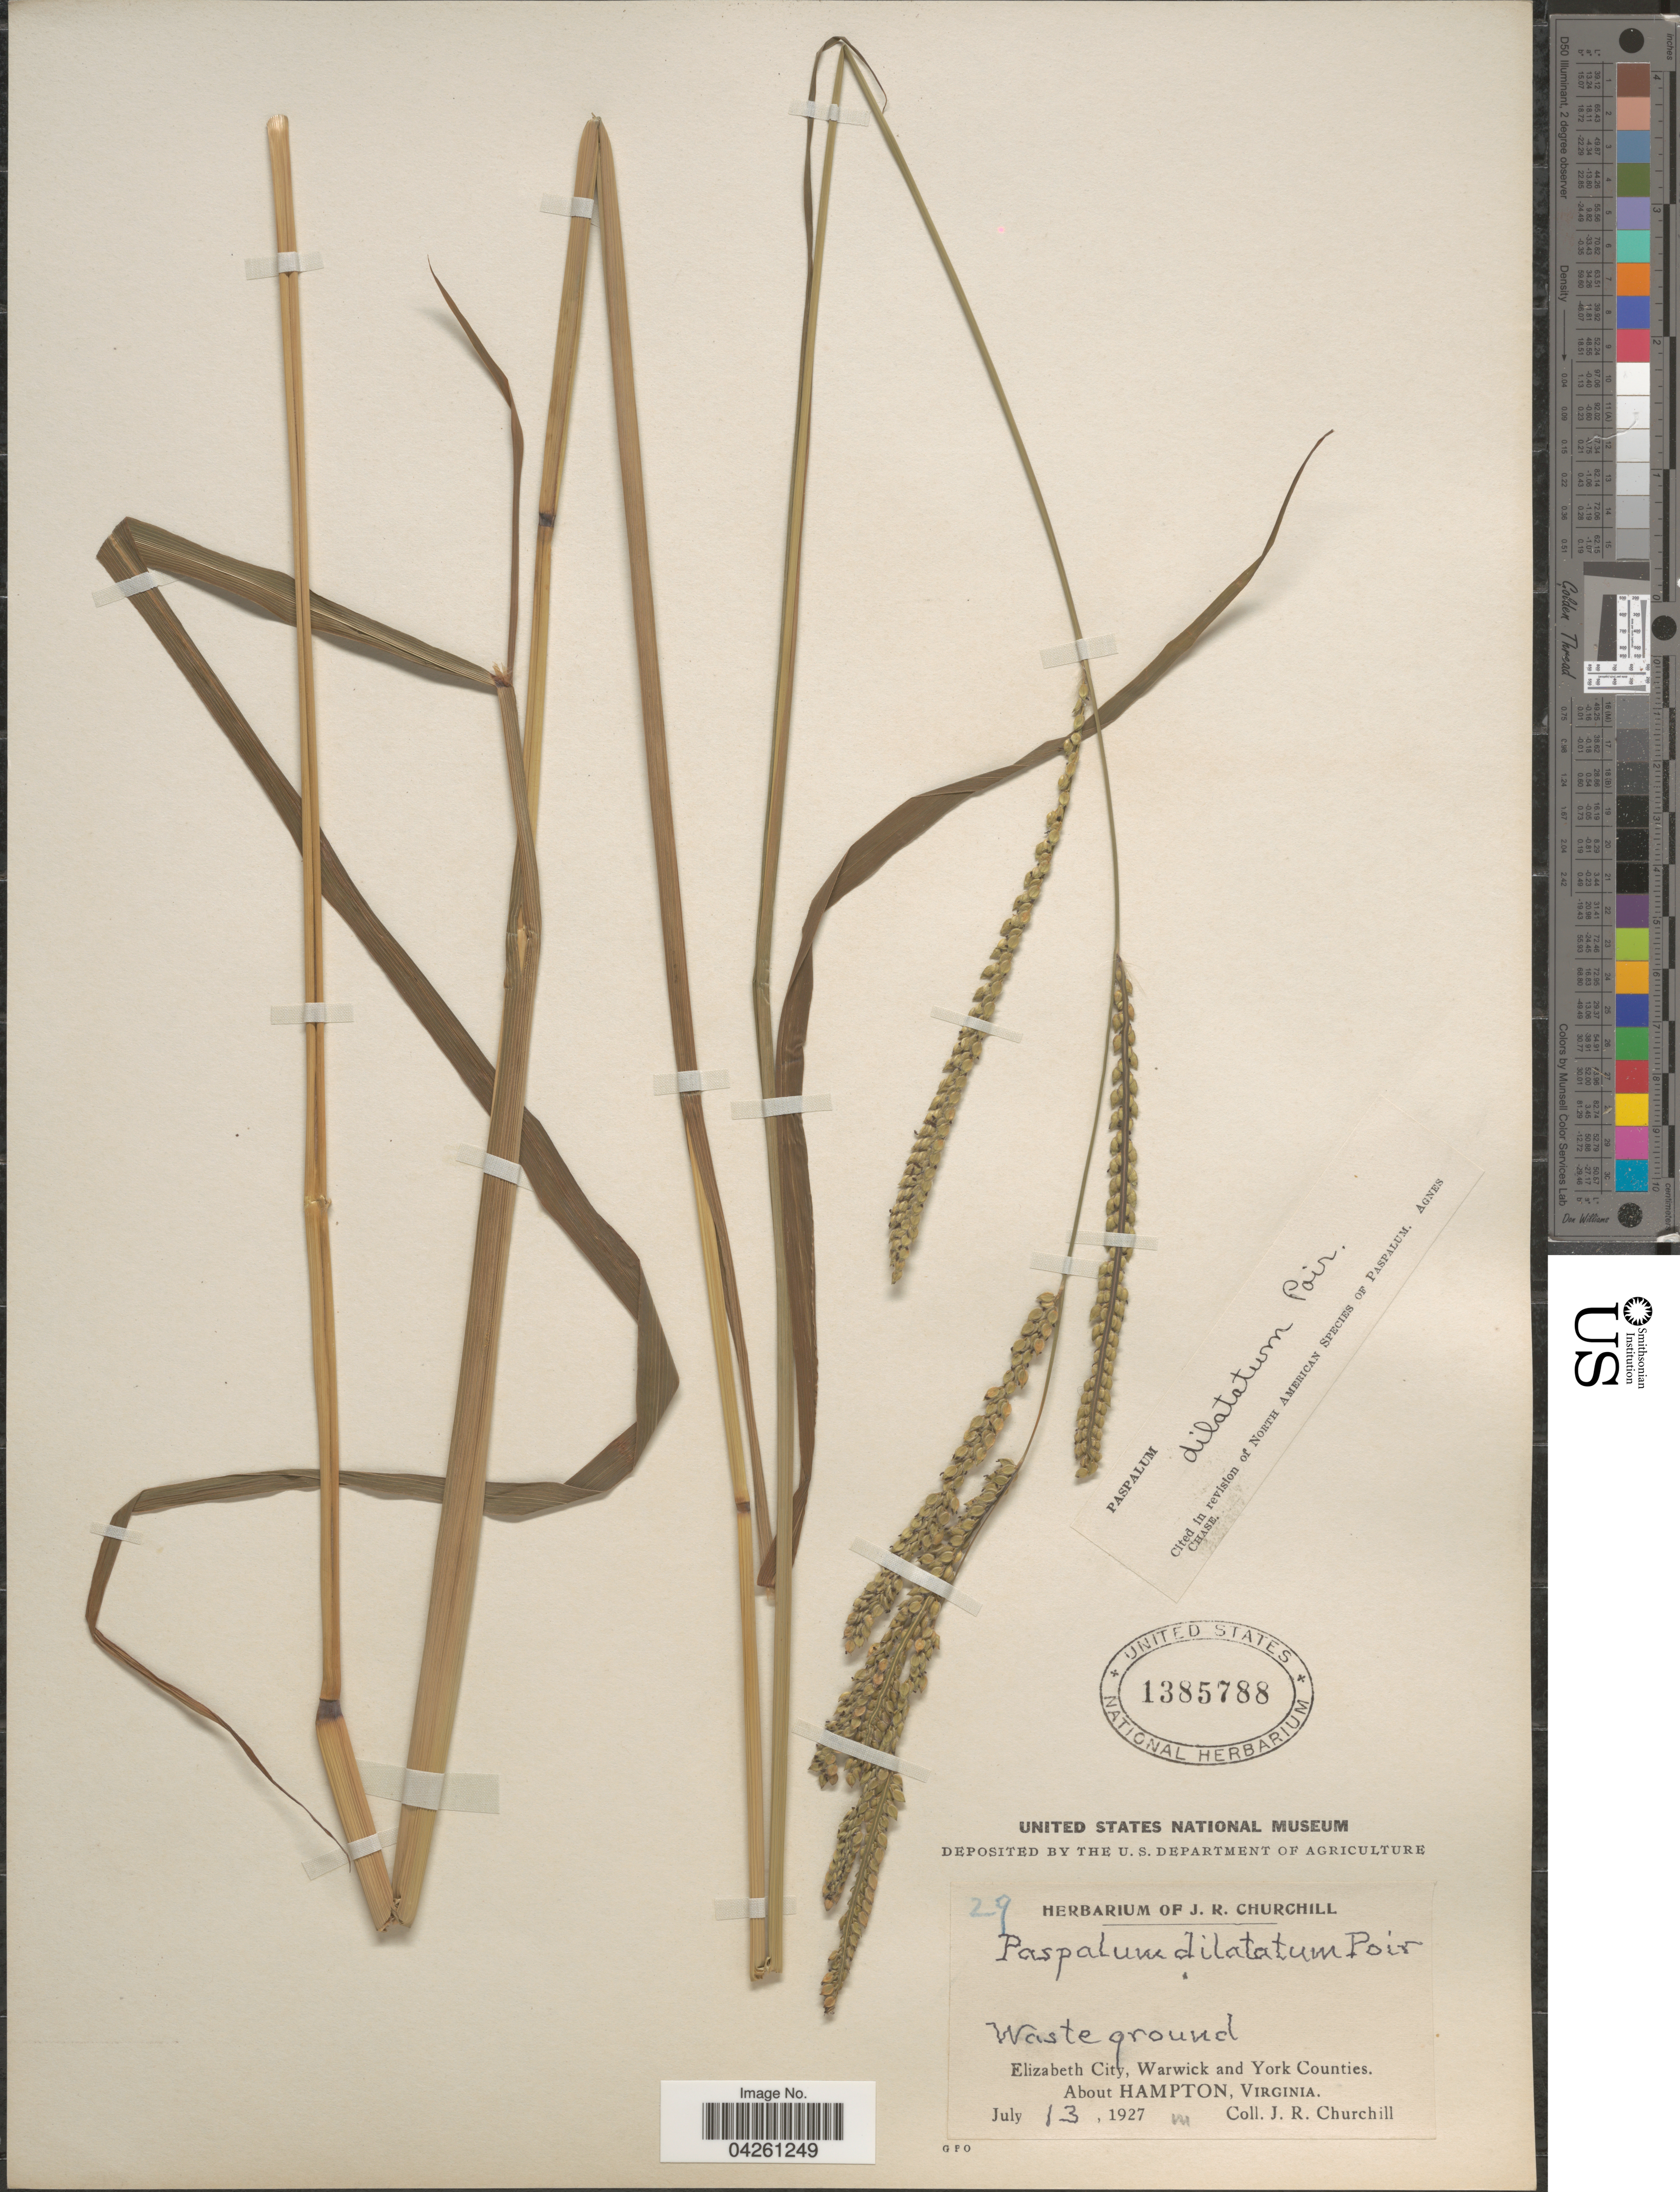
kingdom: Plantae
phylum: Tracheophyta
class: Liliopsida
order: Poales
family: Poaceae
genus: Paspalum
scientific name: Paspalum dilatatum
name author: Poir.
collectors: J. Churchill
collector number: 29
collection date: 1927-07-13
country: United States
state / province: Virginia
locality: Waste ground. Elizabeth City, Warwick and York Counties. About Hampton.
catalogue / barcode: US 1385788